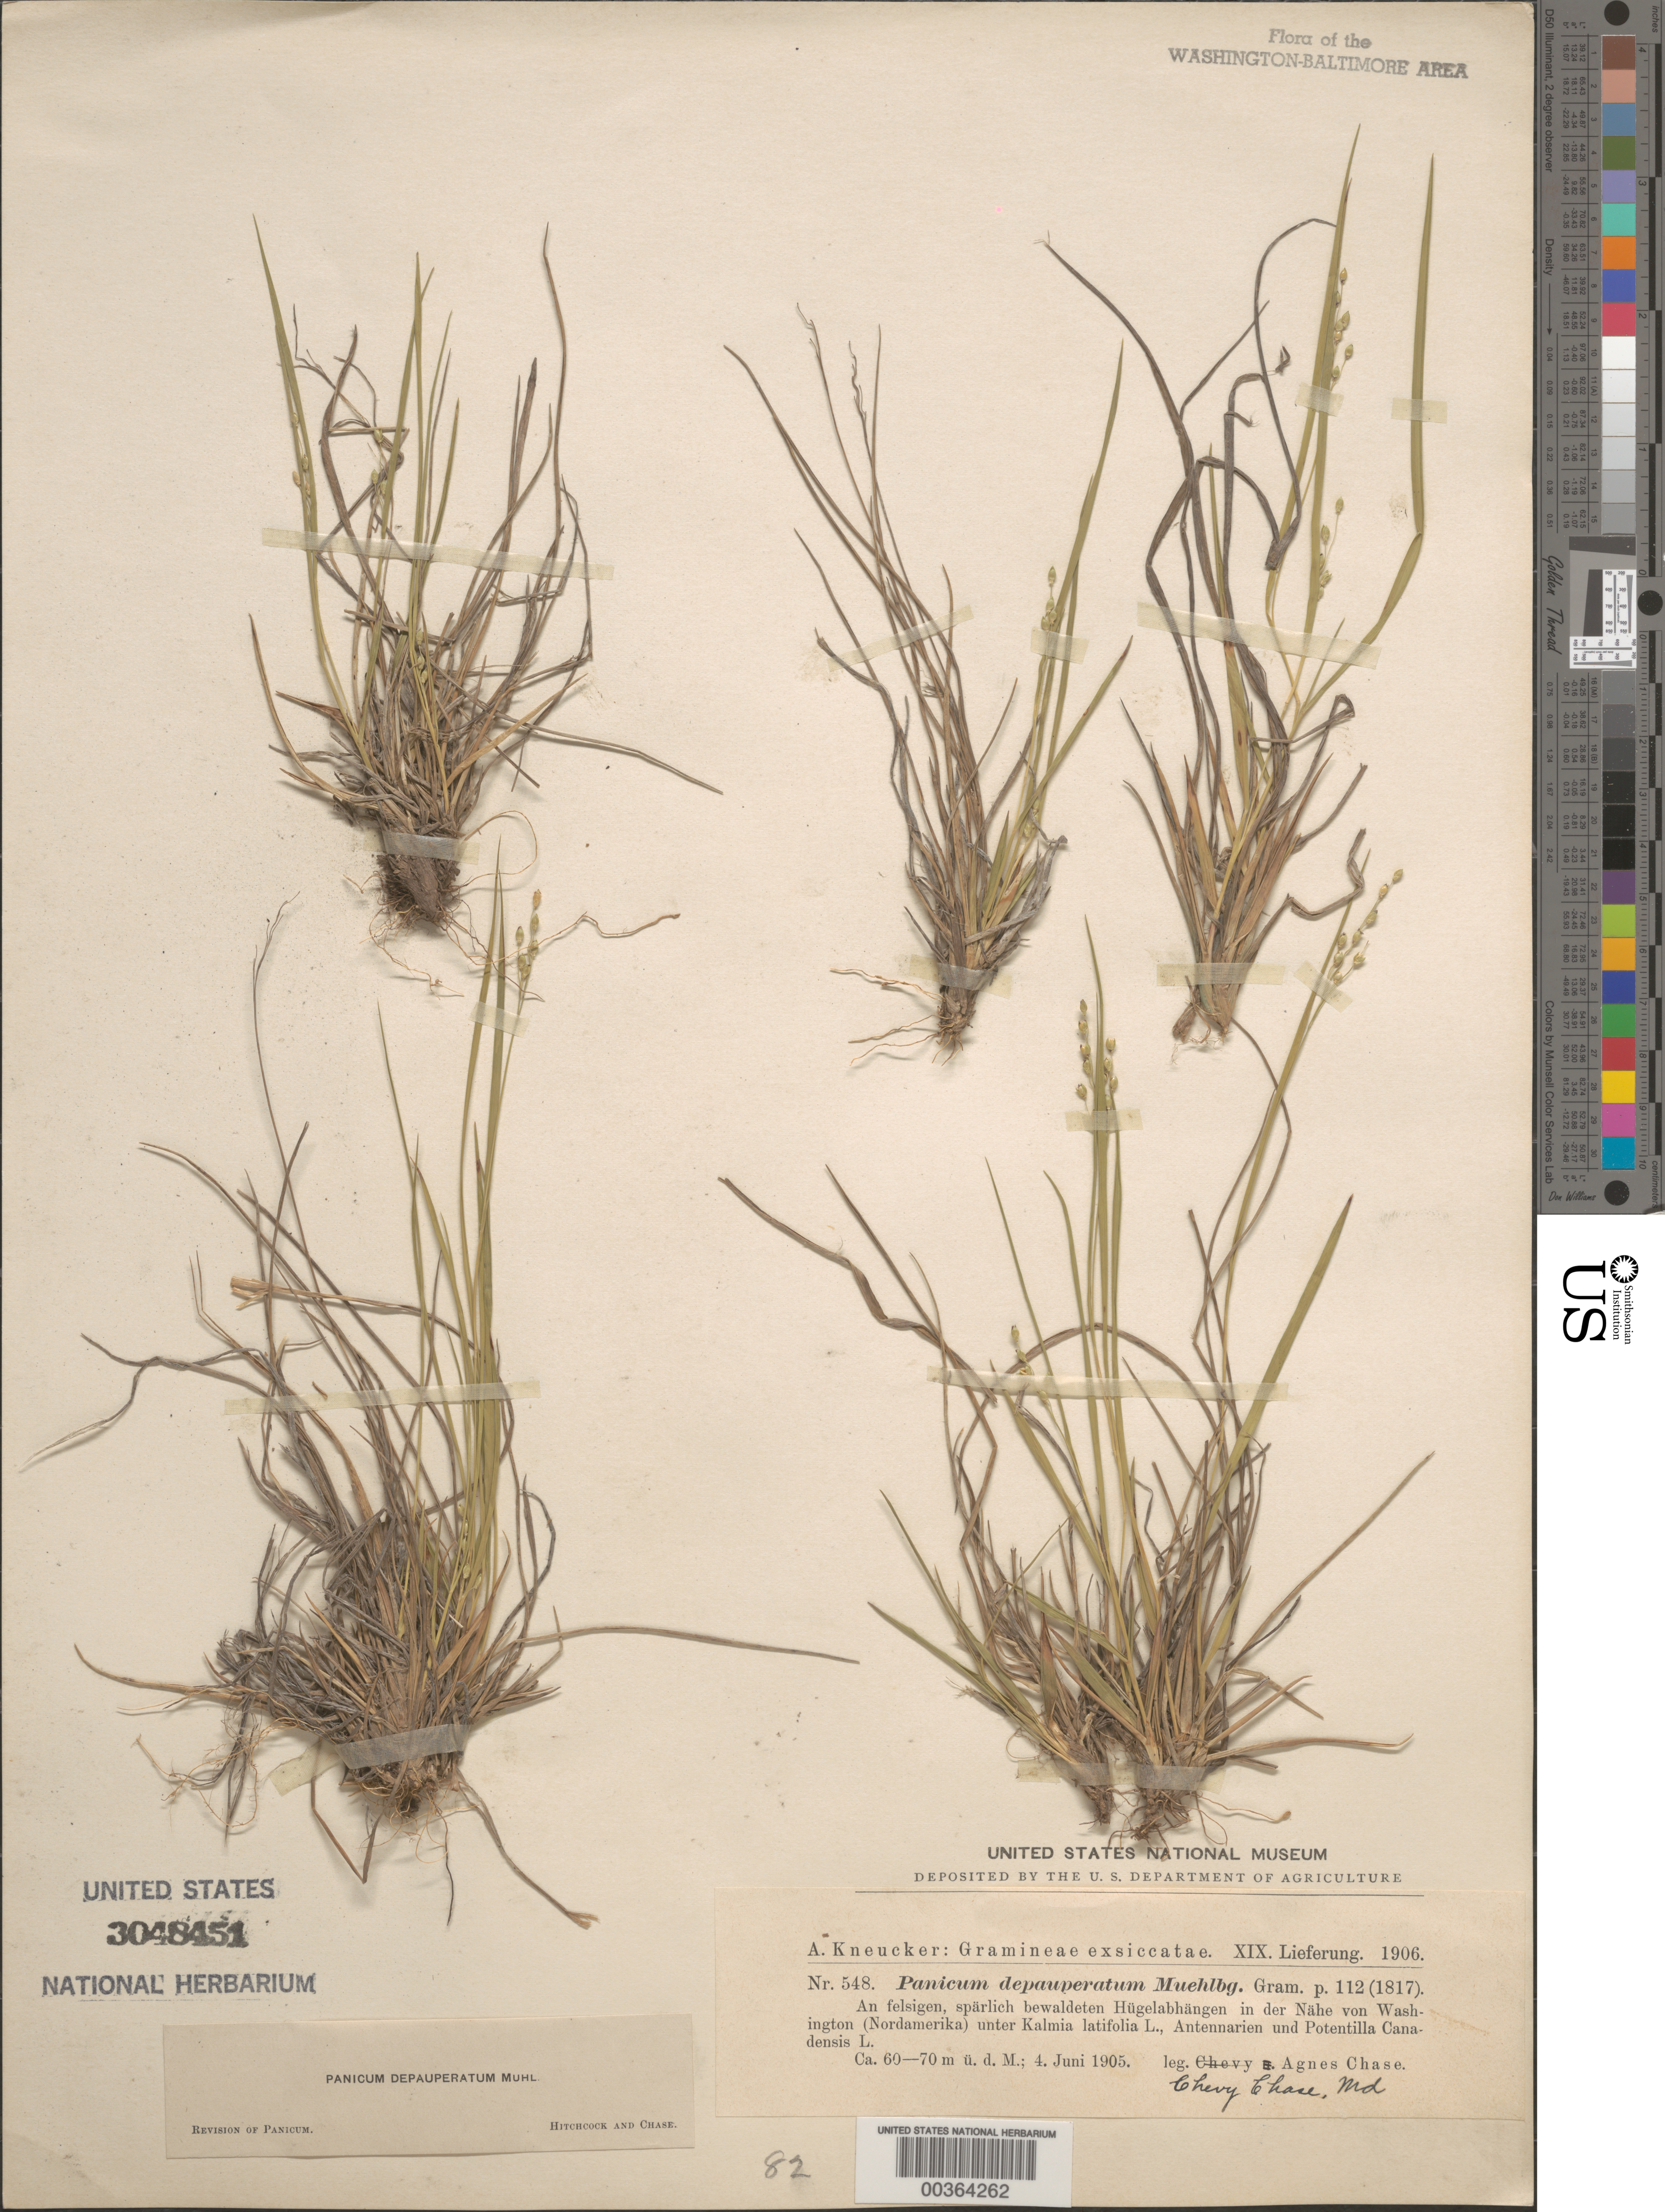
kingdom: Plantae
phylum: Tracheophyta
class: Liliopsida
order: Poales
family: Poaceae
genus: Dichanthelium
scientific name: Dichanthelium depauperatum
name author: (Muhl.) Gould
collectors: A. Chase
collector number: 548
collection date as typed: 04 Jun 1905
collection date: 1905-06-04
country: United States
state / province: District of Columbia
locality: Near Washington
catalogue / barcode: US 3048451